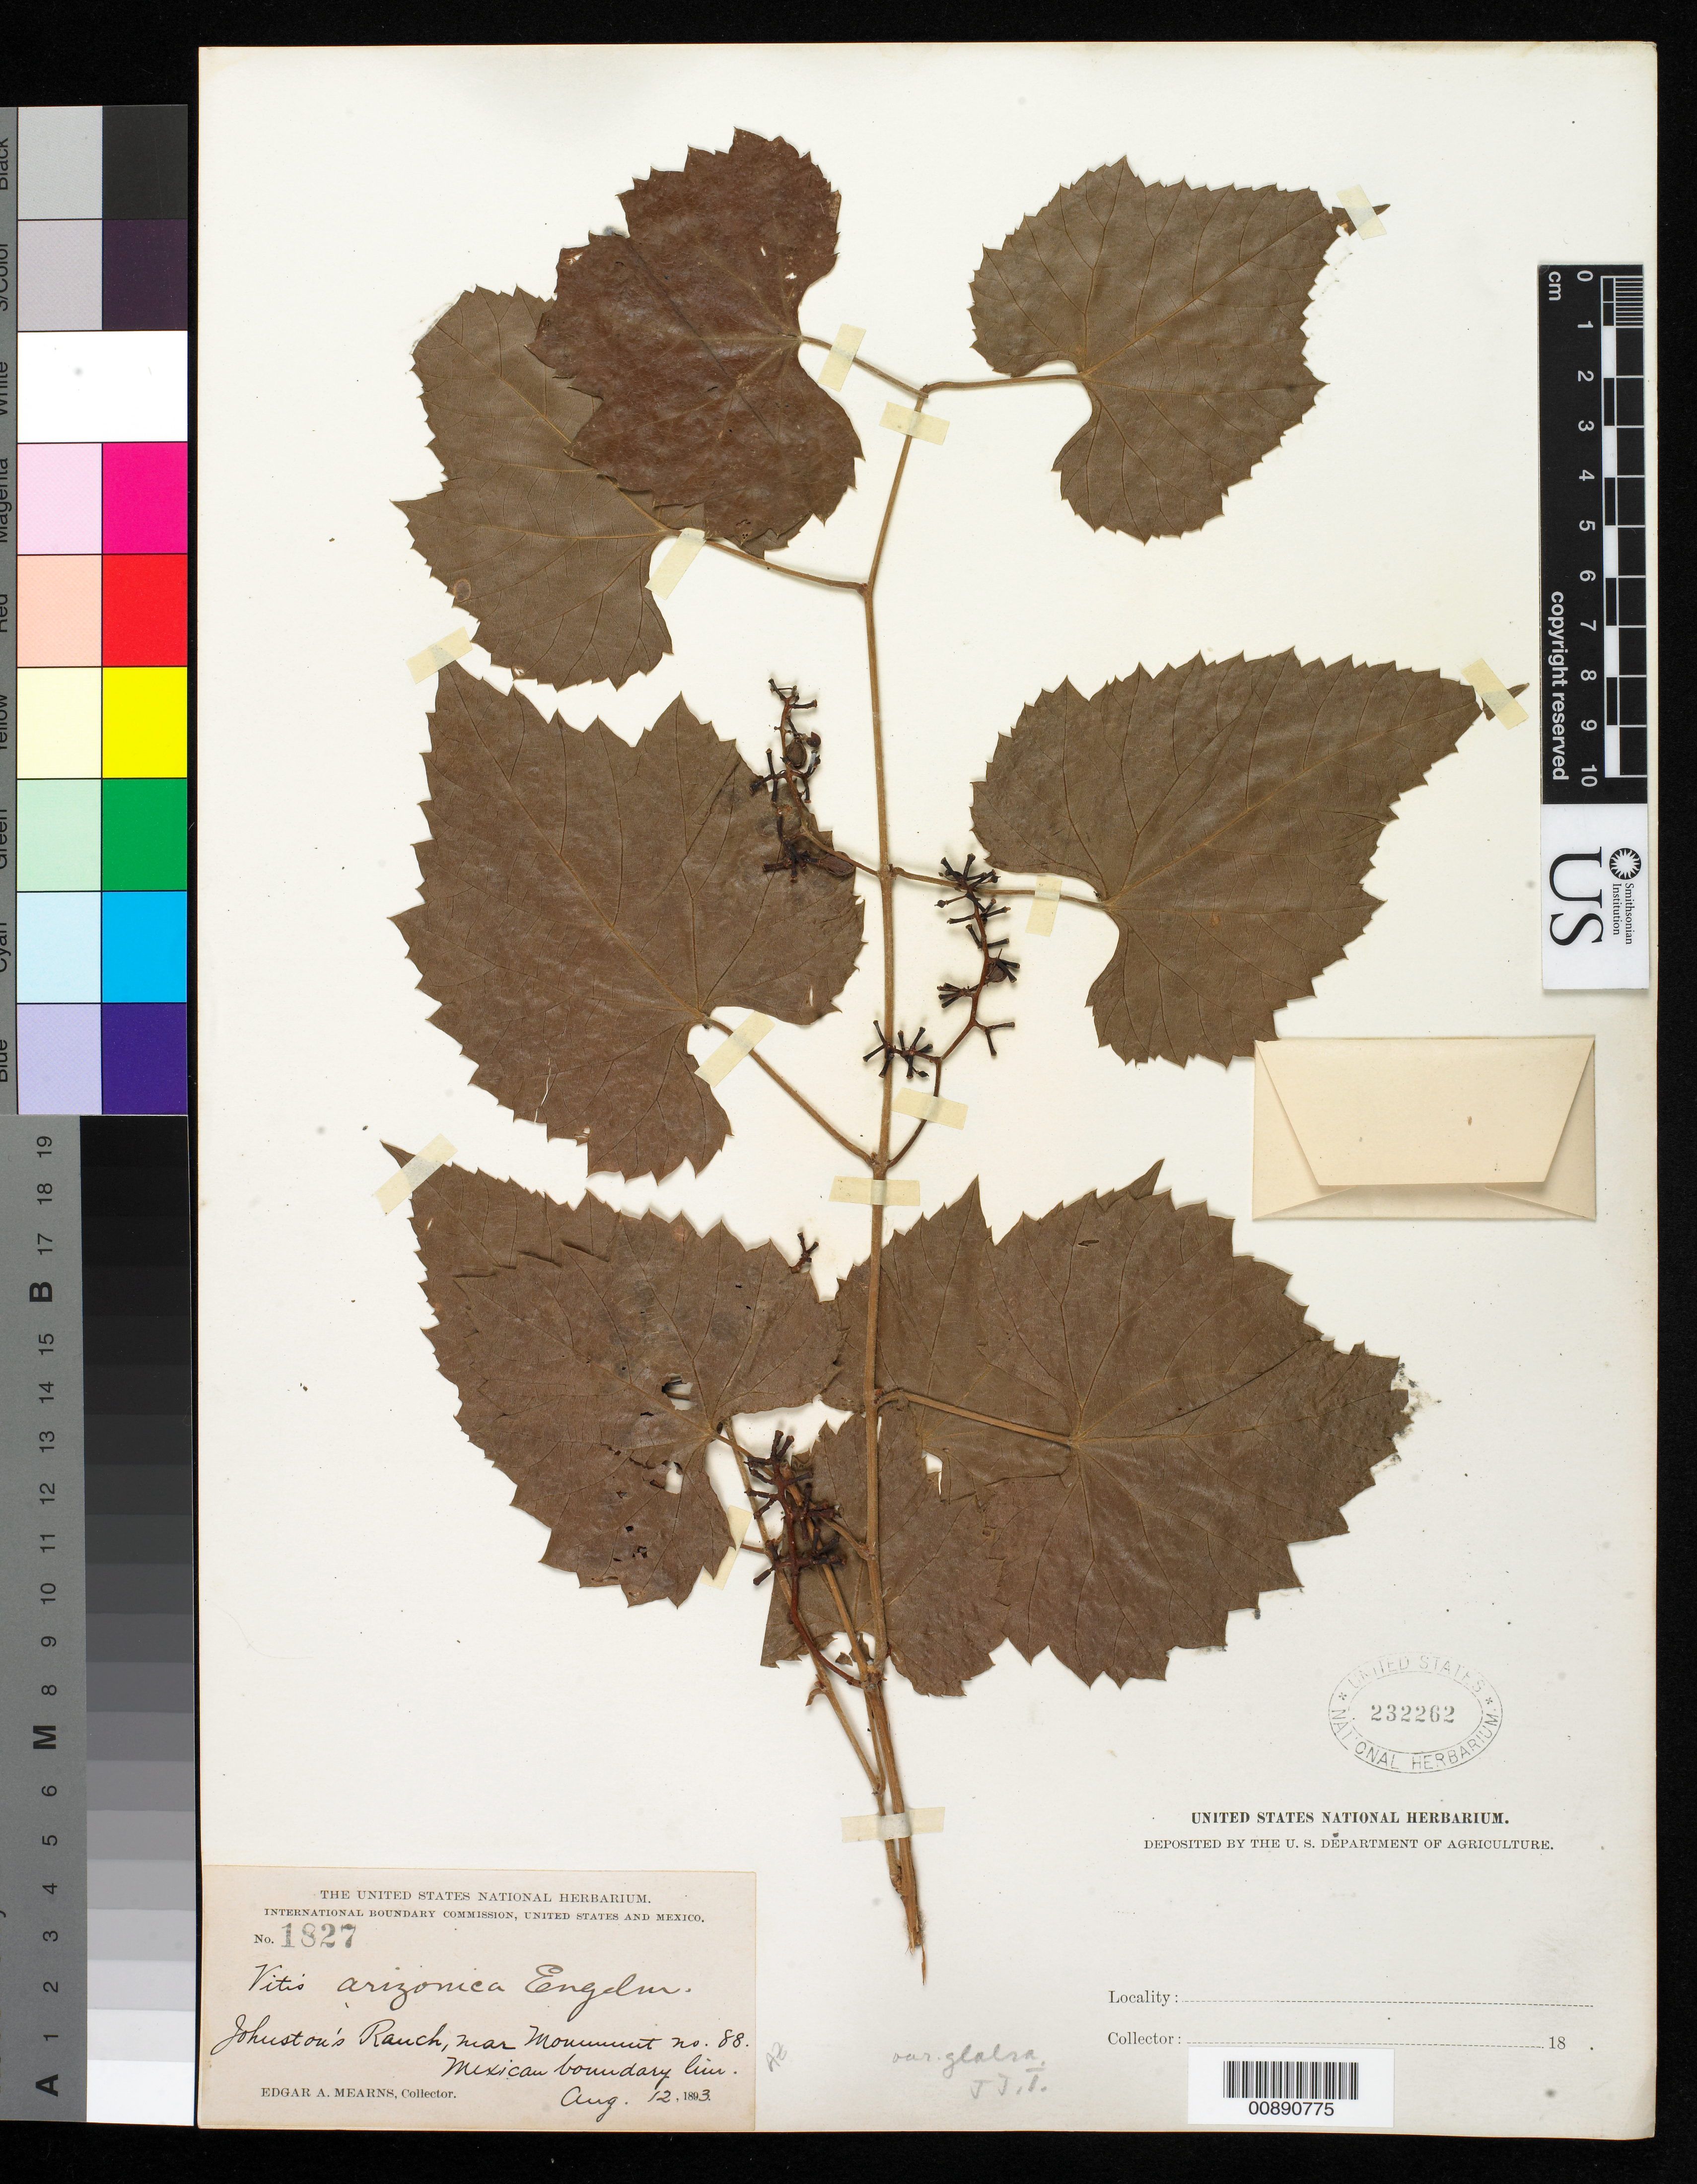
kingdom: Plantae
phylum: Tracheophyta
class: Magnoliopsida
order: Vitales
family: Vitaceae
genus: Vitis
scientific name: Vitis arizonica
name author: Engelm.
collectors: E. A. Mearns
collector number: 1827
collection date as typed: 12 Aug 1893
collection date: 1893-08-12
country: United States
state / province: Arizona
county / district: Cochise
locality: Johnston's Ranch, near Monument no. 88. Mexican Boundary Line.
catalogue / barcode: US 232262